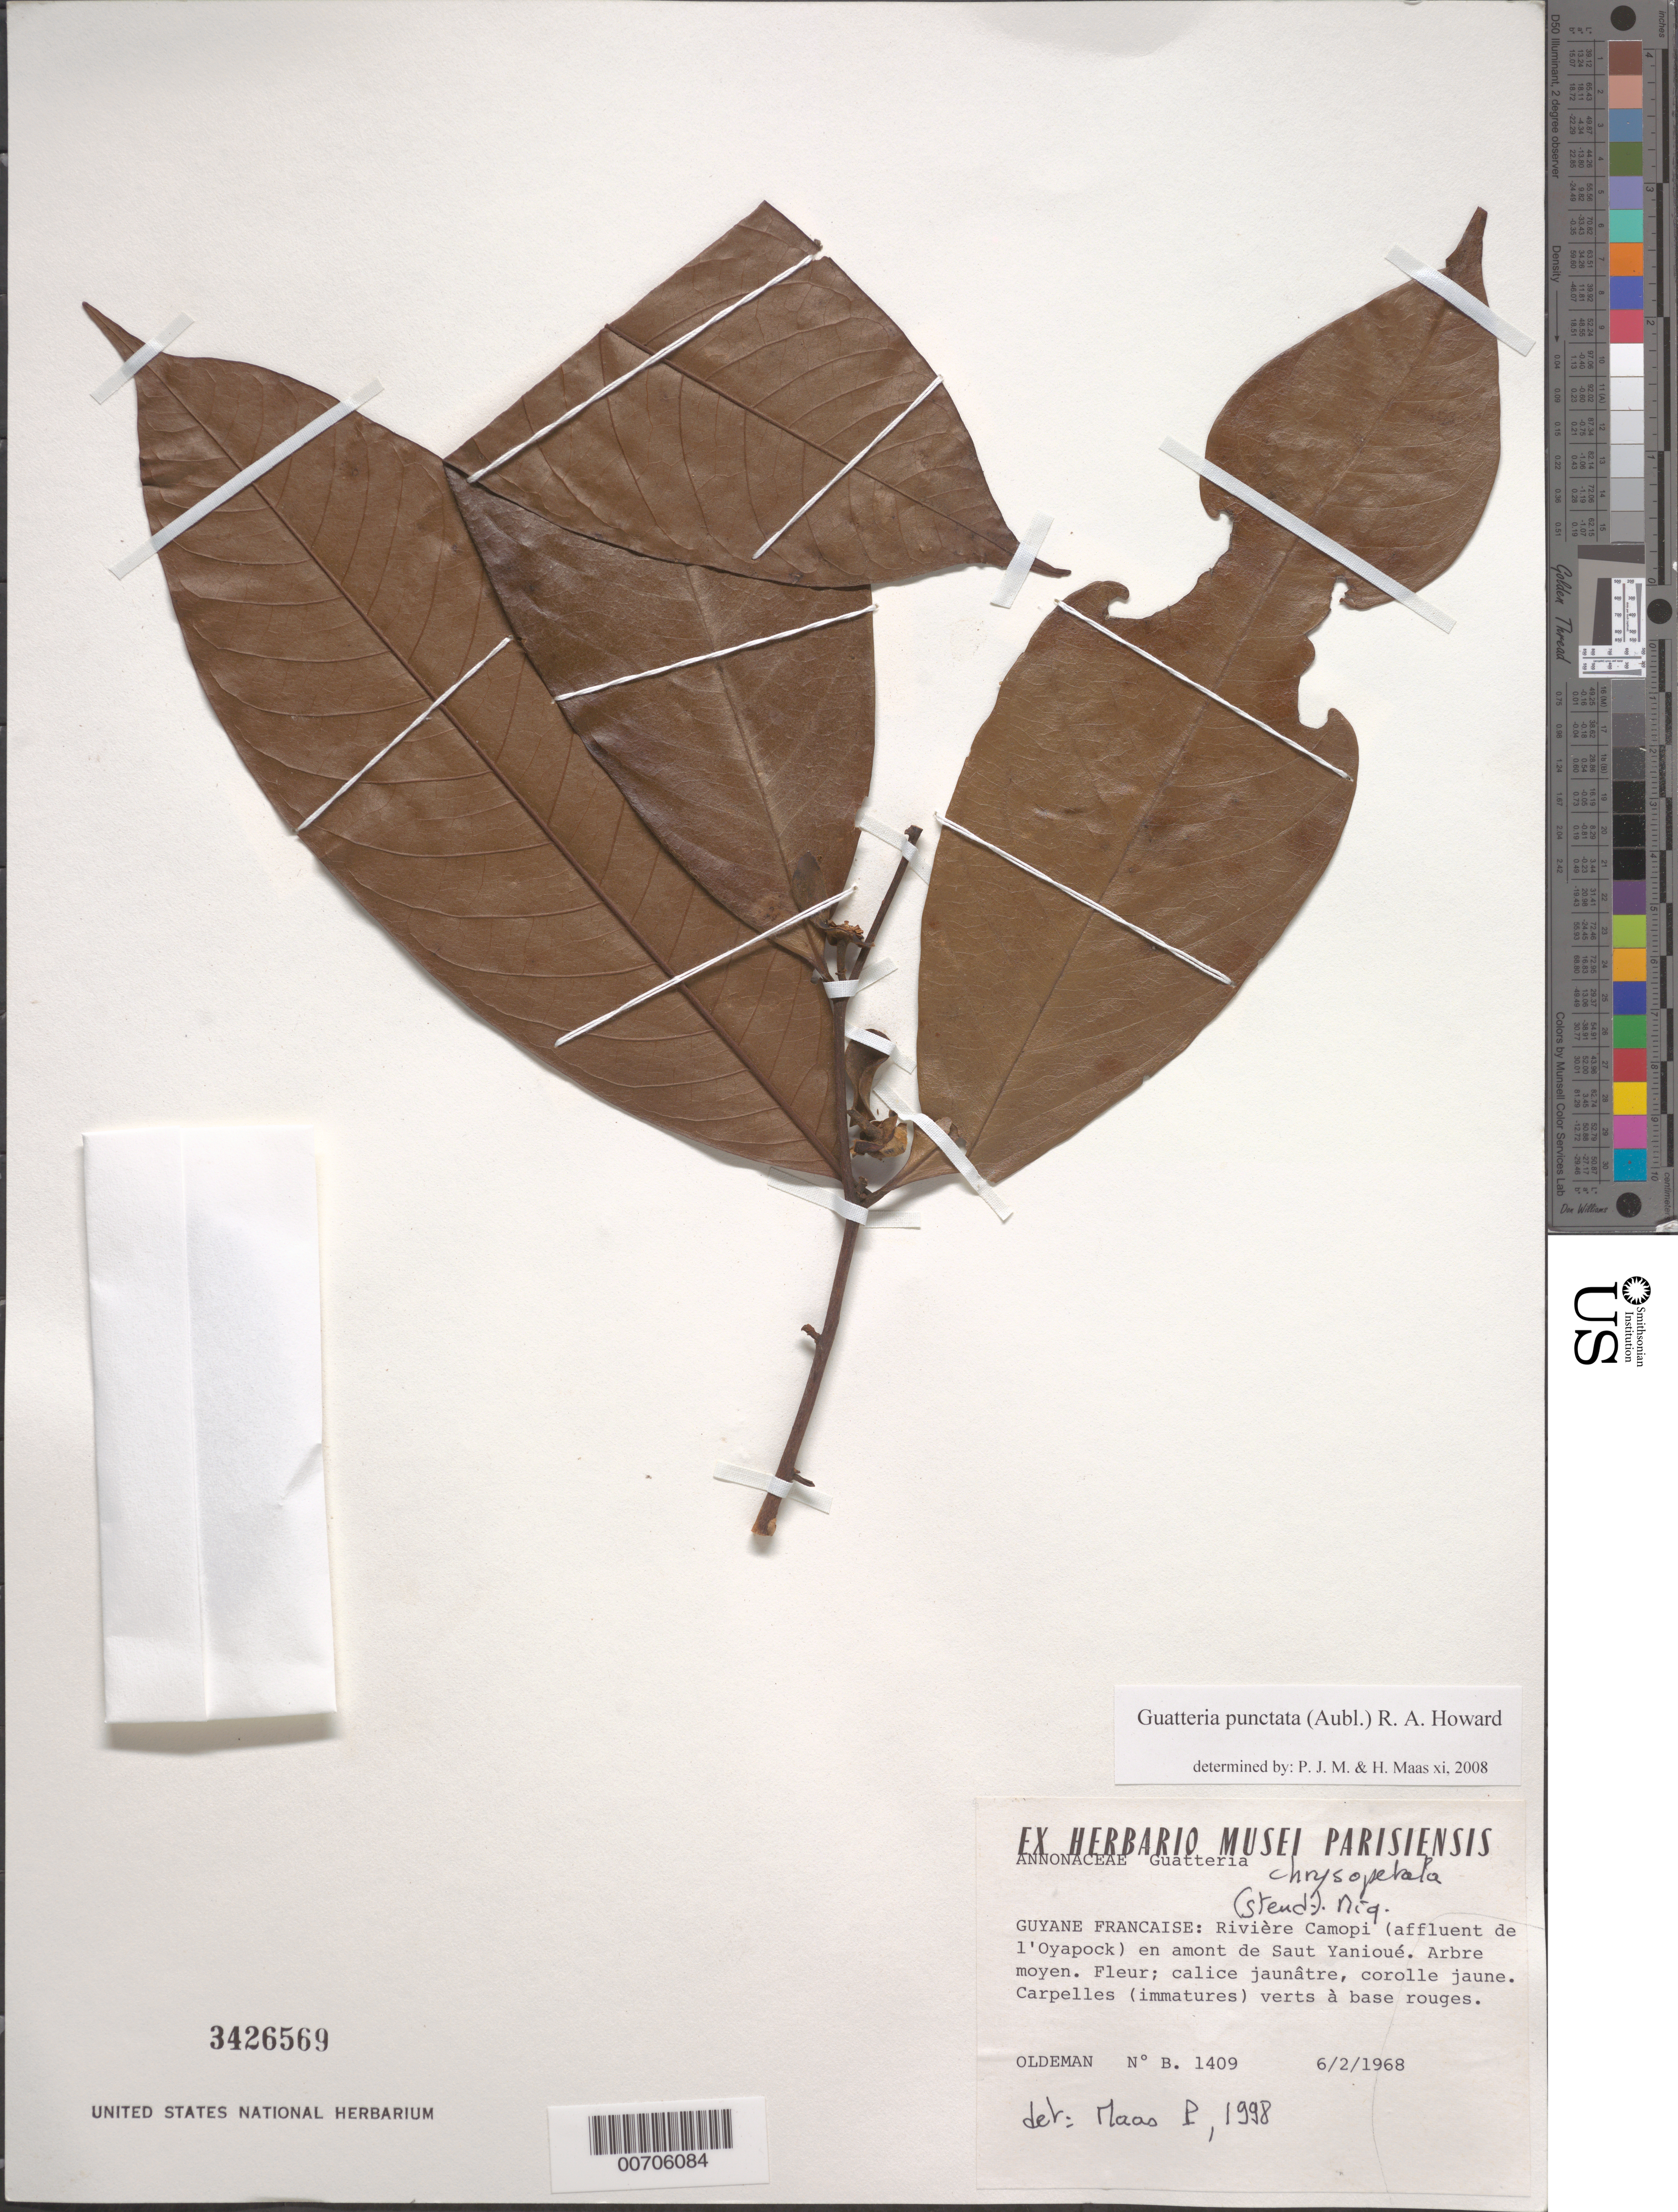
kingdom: Plantae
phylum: Tracheophyta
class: Magnoliopsida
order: Magnoliales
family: Annonaceae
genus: Guatteria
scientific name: Guatteria punctata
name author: (Aubl.) R.A. Howard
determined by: Maas, Paul J.; Maas, H.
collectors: R. Oldeman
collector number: B 1409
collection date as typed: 6-Feb-68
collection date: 1968-02-06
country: French Guiana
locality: Saut Yanioué, Camopi R., (aff. de l'Oyapock)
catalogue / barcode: US 3426569